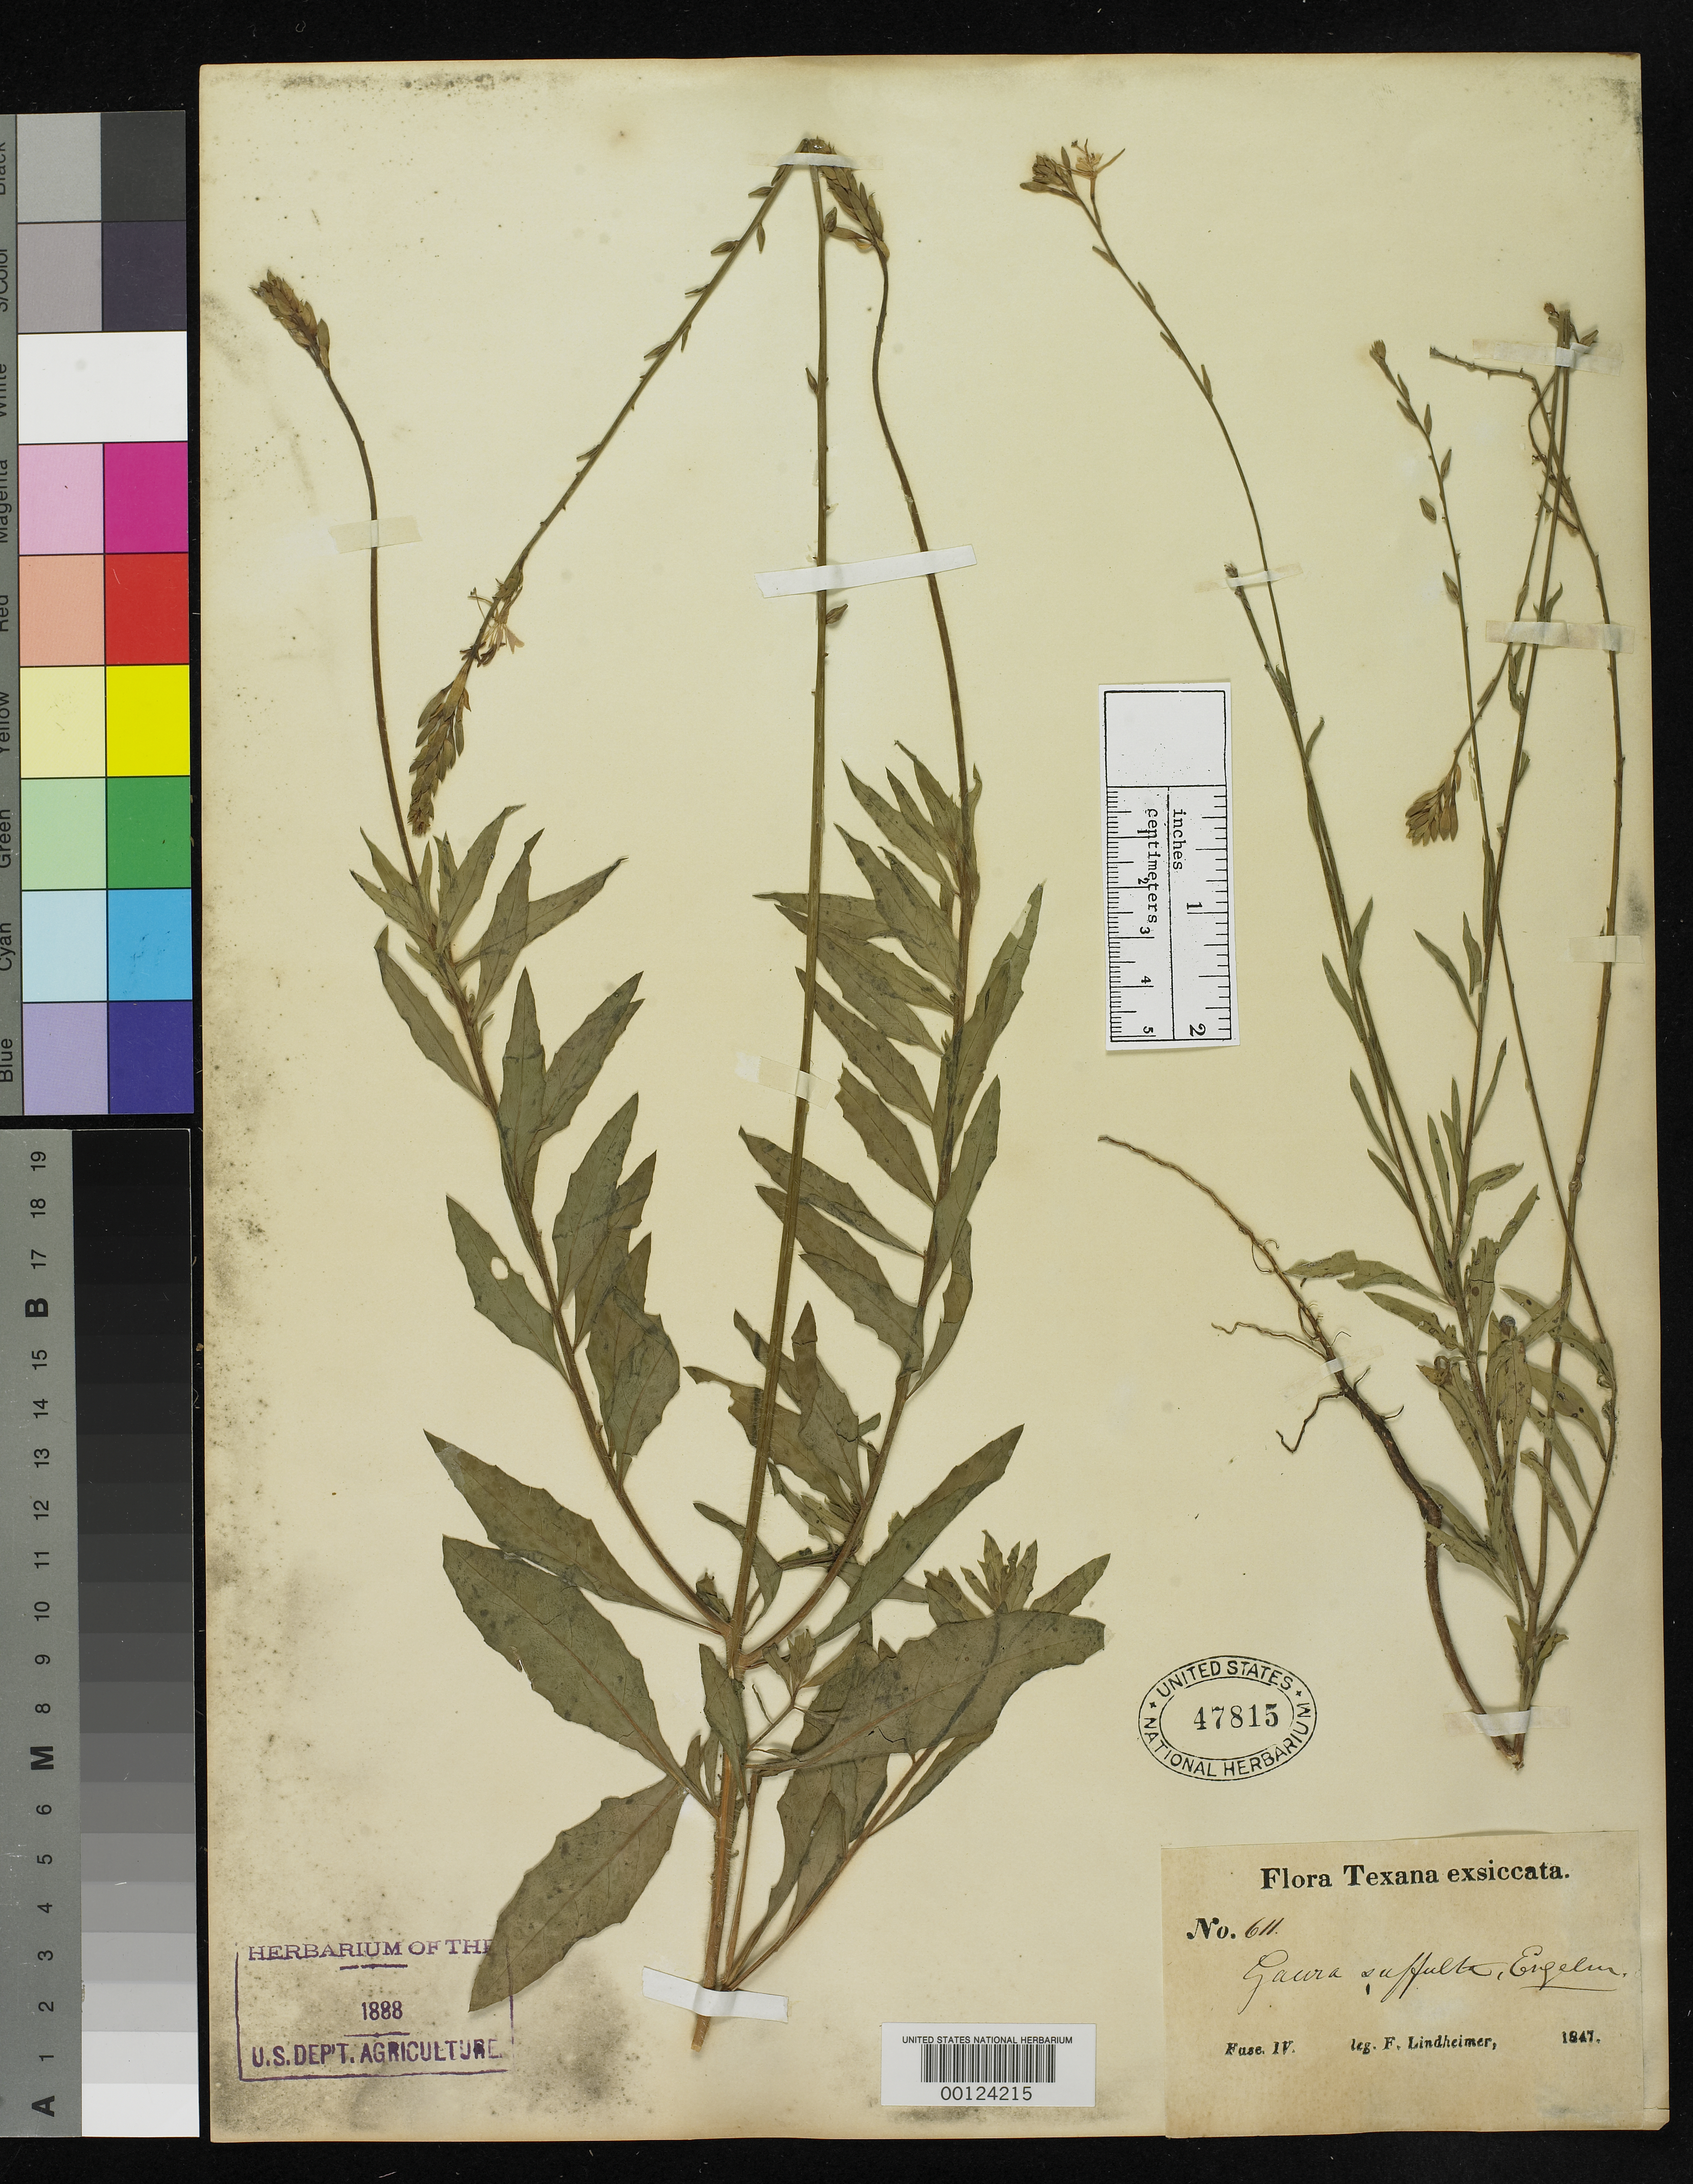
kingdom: Plantae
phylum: Tracheophyta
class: Magnoliopsida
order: Myrtales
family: Onagraceae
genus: Gaura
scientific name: Gaura suffulta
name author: Engelm. ex A. Gray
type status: Isolectotype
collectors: F. J. Lindheimer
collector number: IV 611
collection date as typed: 1847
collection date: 1847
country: United States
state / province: Texas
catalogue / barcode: US 47815